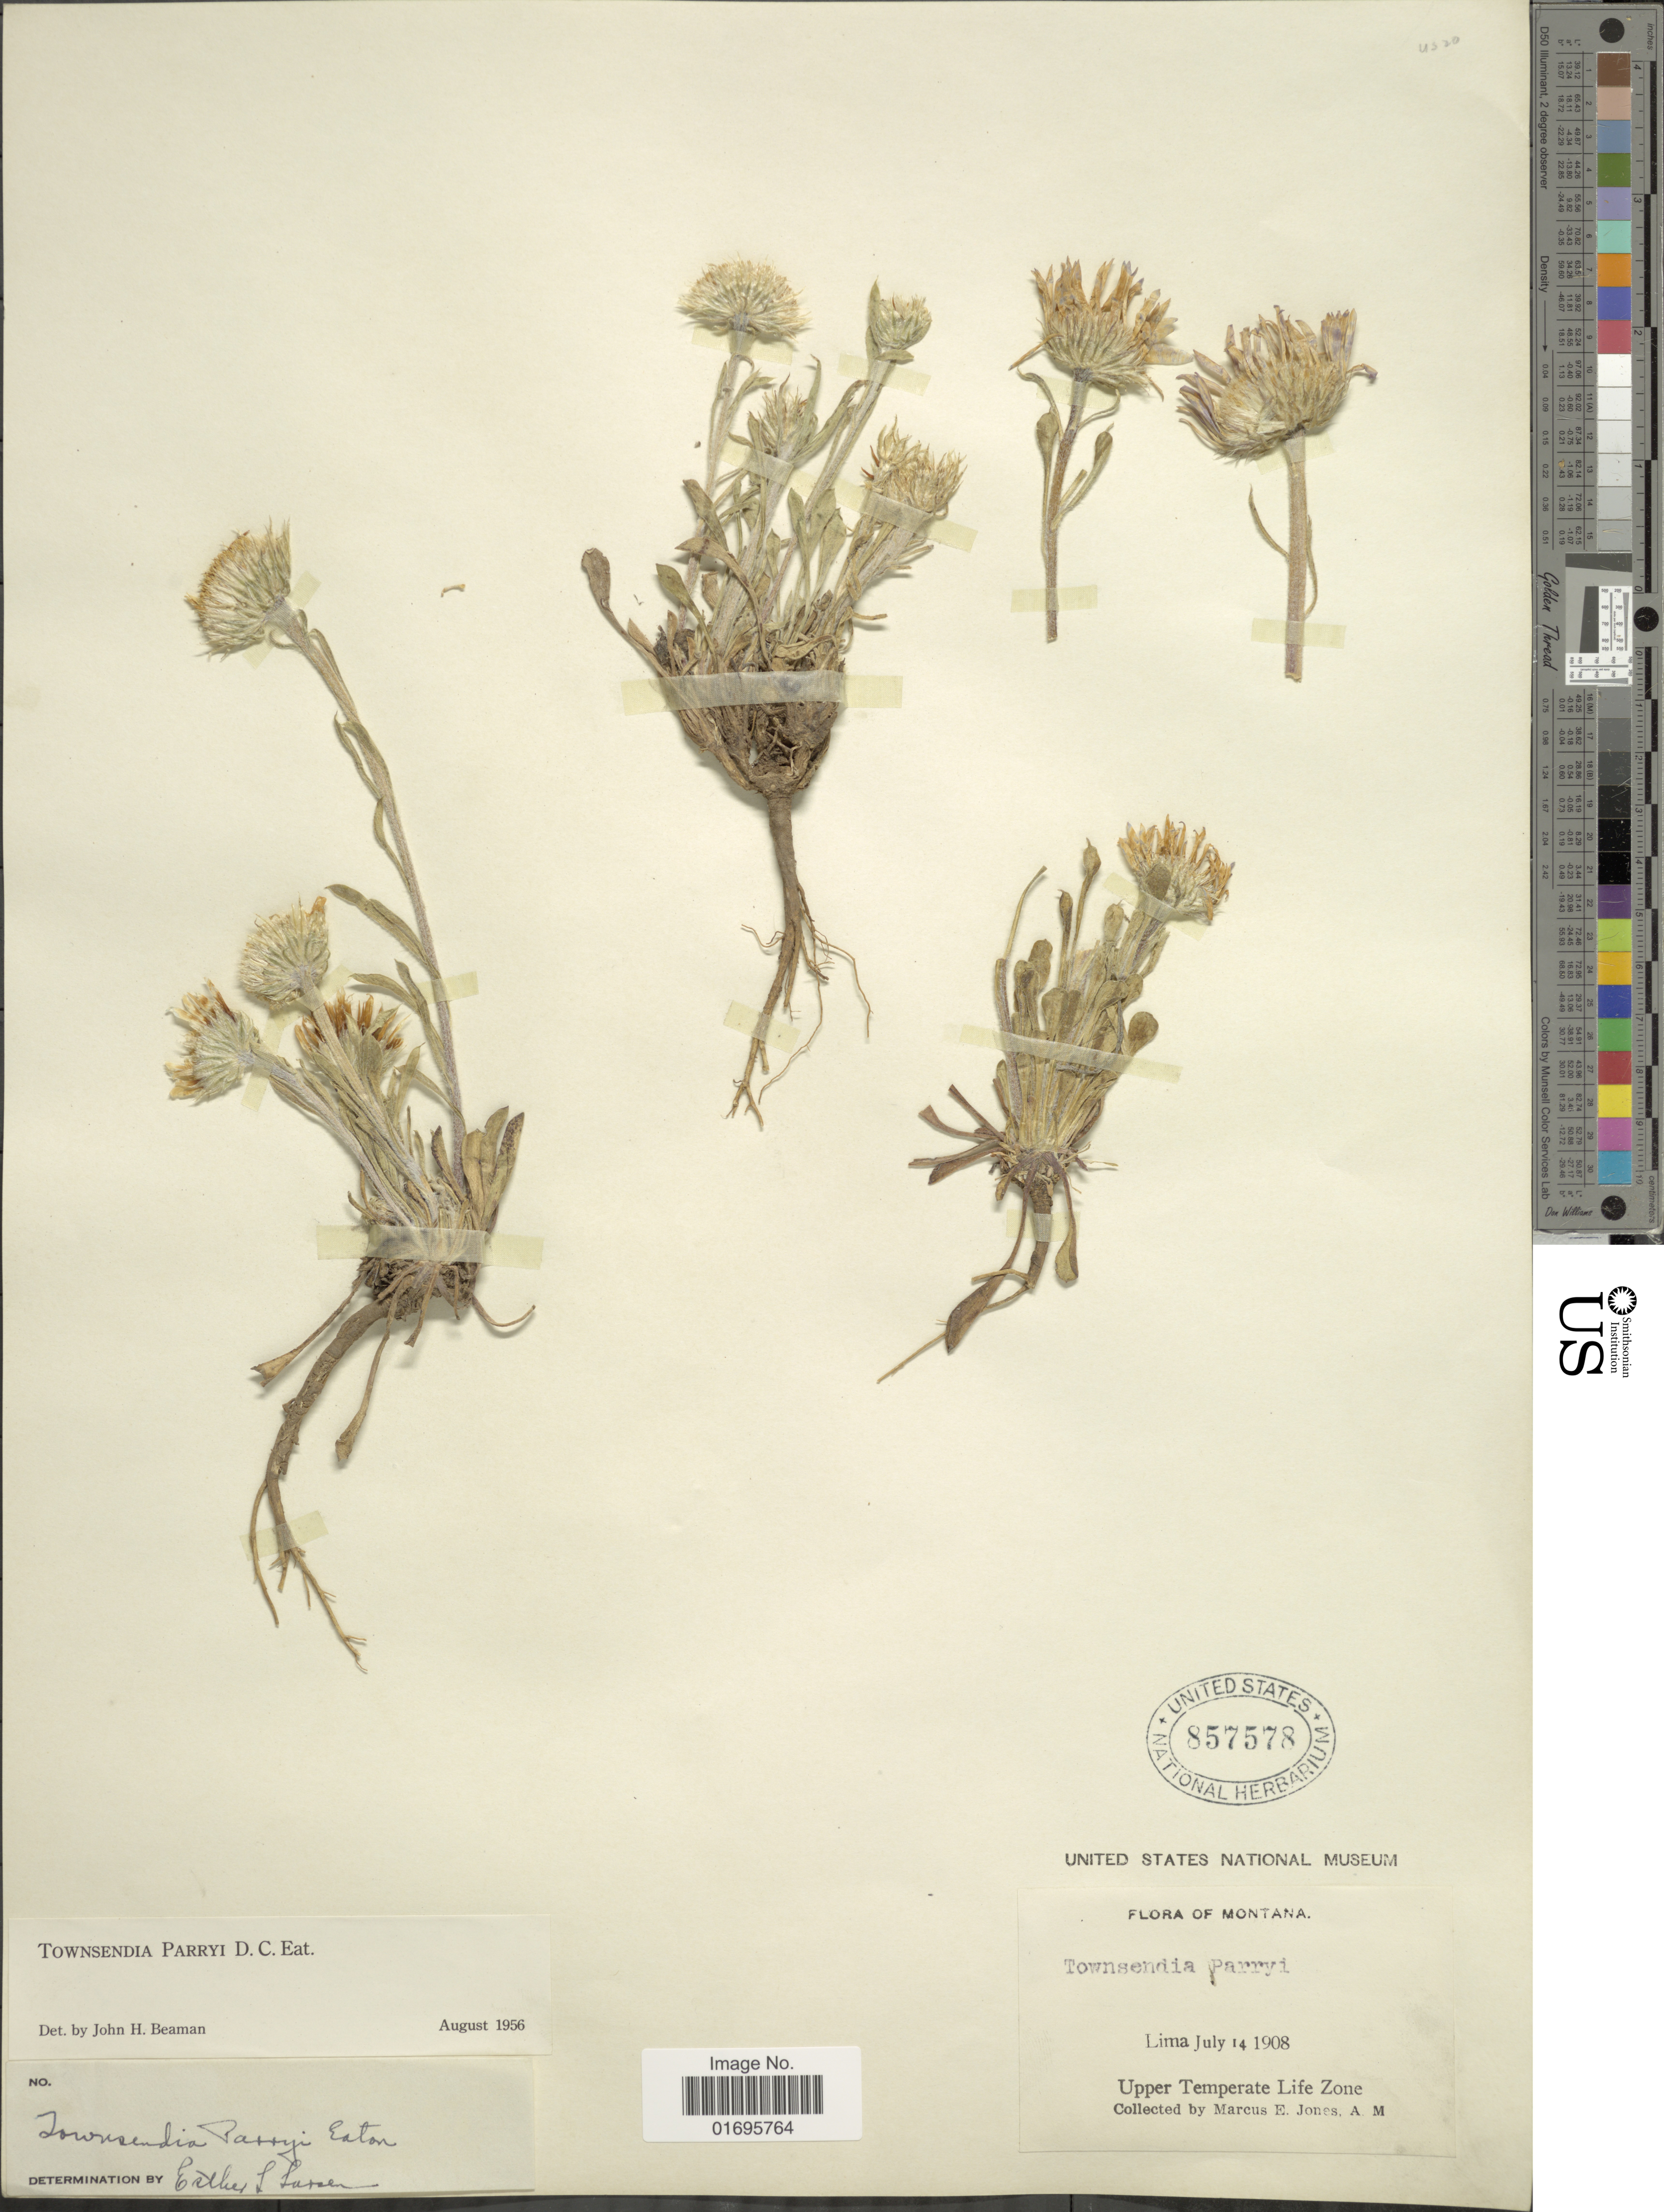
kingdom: Plantae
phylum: Tracheophyta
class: Magnoliopsida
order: Asterales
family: Asteraceae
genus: Townsendia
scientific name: Townsendia parryi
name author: D.C. Eaton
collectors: M. E. Jones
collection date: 1908-07-14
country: United States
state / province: Montana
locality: Lima. Upper Temperate Life Zone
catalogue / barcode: US 857578